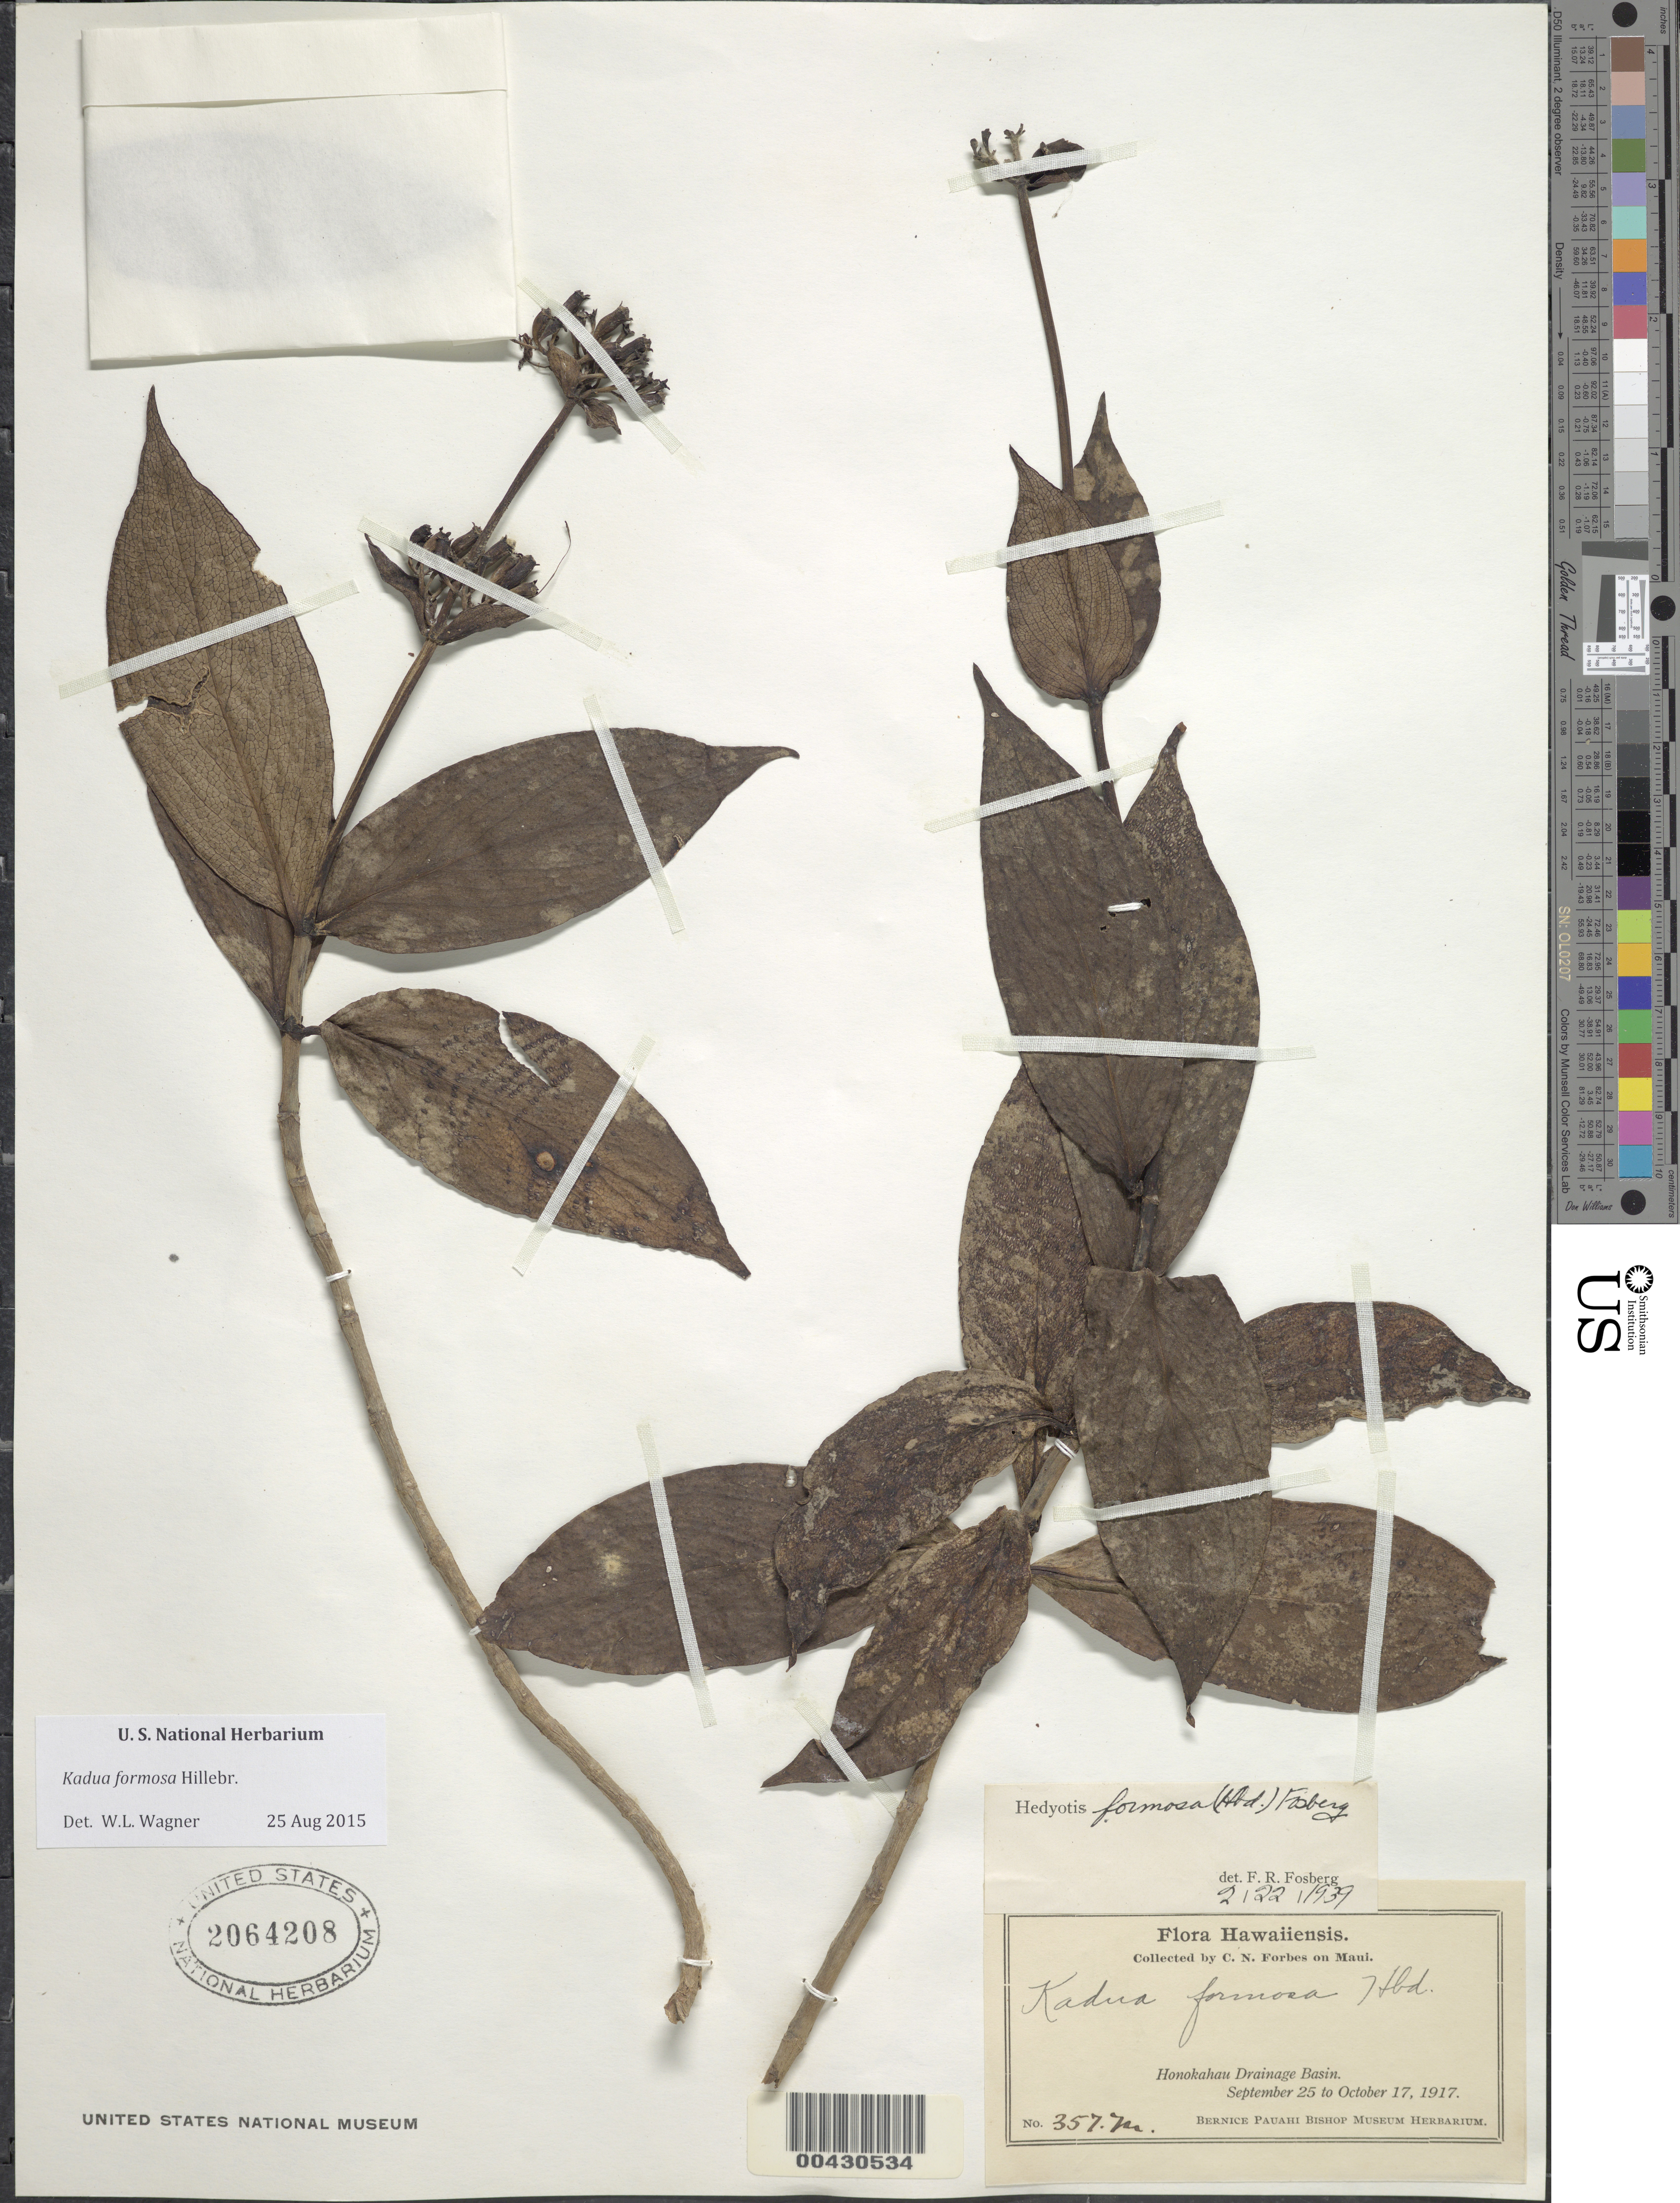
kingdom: Plantae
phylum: Tracheophyta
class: Magnoliopsida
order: Gentianales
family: Rubiaceae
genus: Kadua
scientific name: Kadua formosa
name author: Hillebr.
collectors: C. N. Forbes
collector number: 357.M.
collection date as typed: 25 Sep 1917 to 17 Oct 1917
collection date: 1917-09-25/1917-10-17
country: United States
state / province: Hawaii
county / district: Maui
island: Maui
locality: Honokahau Drainage Basin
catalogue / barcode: US 2064208